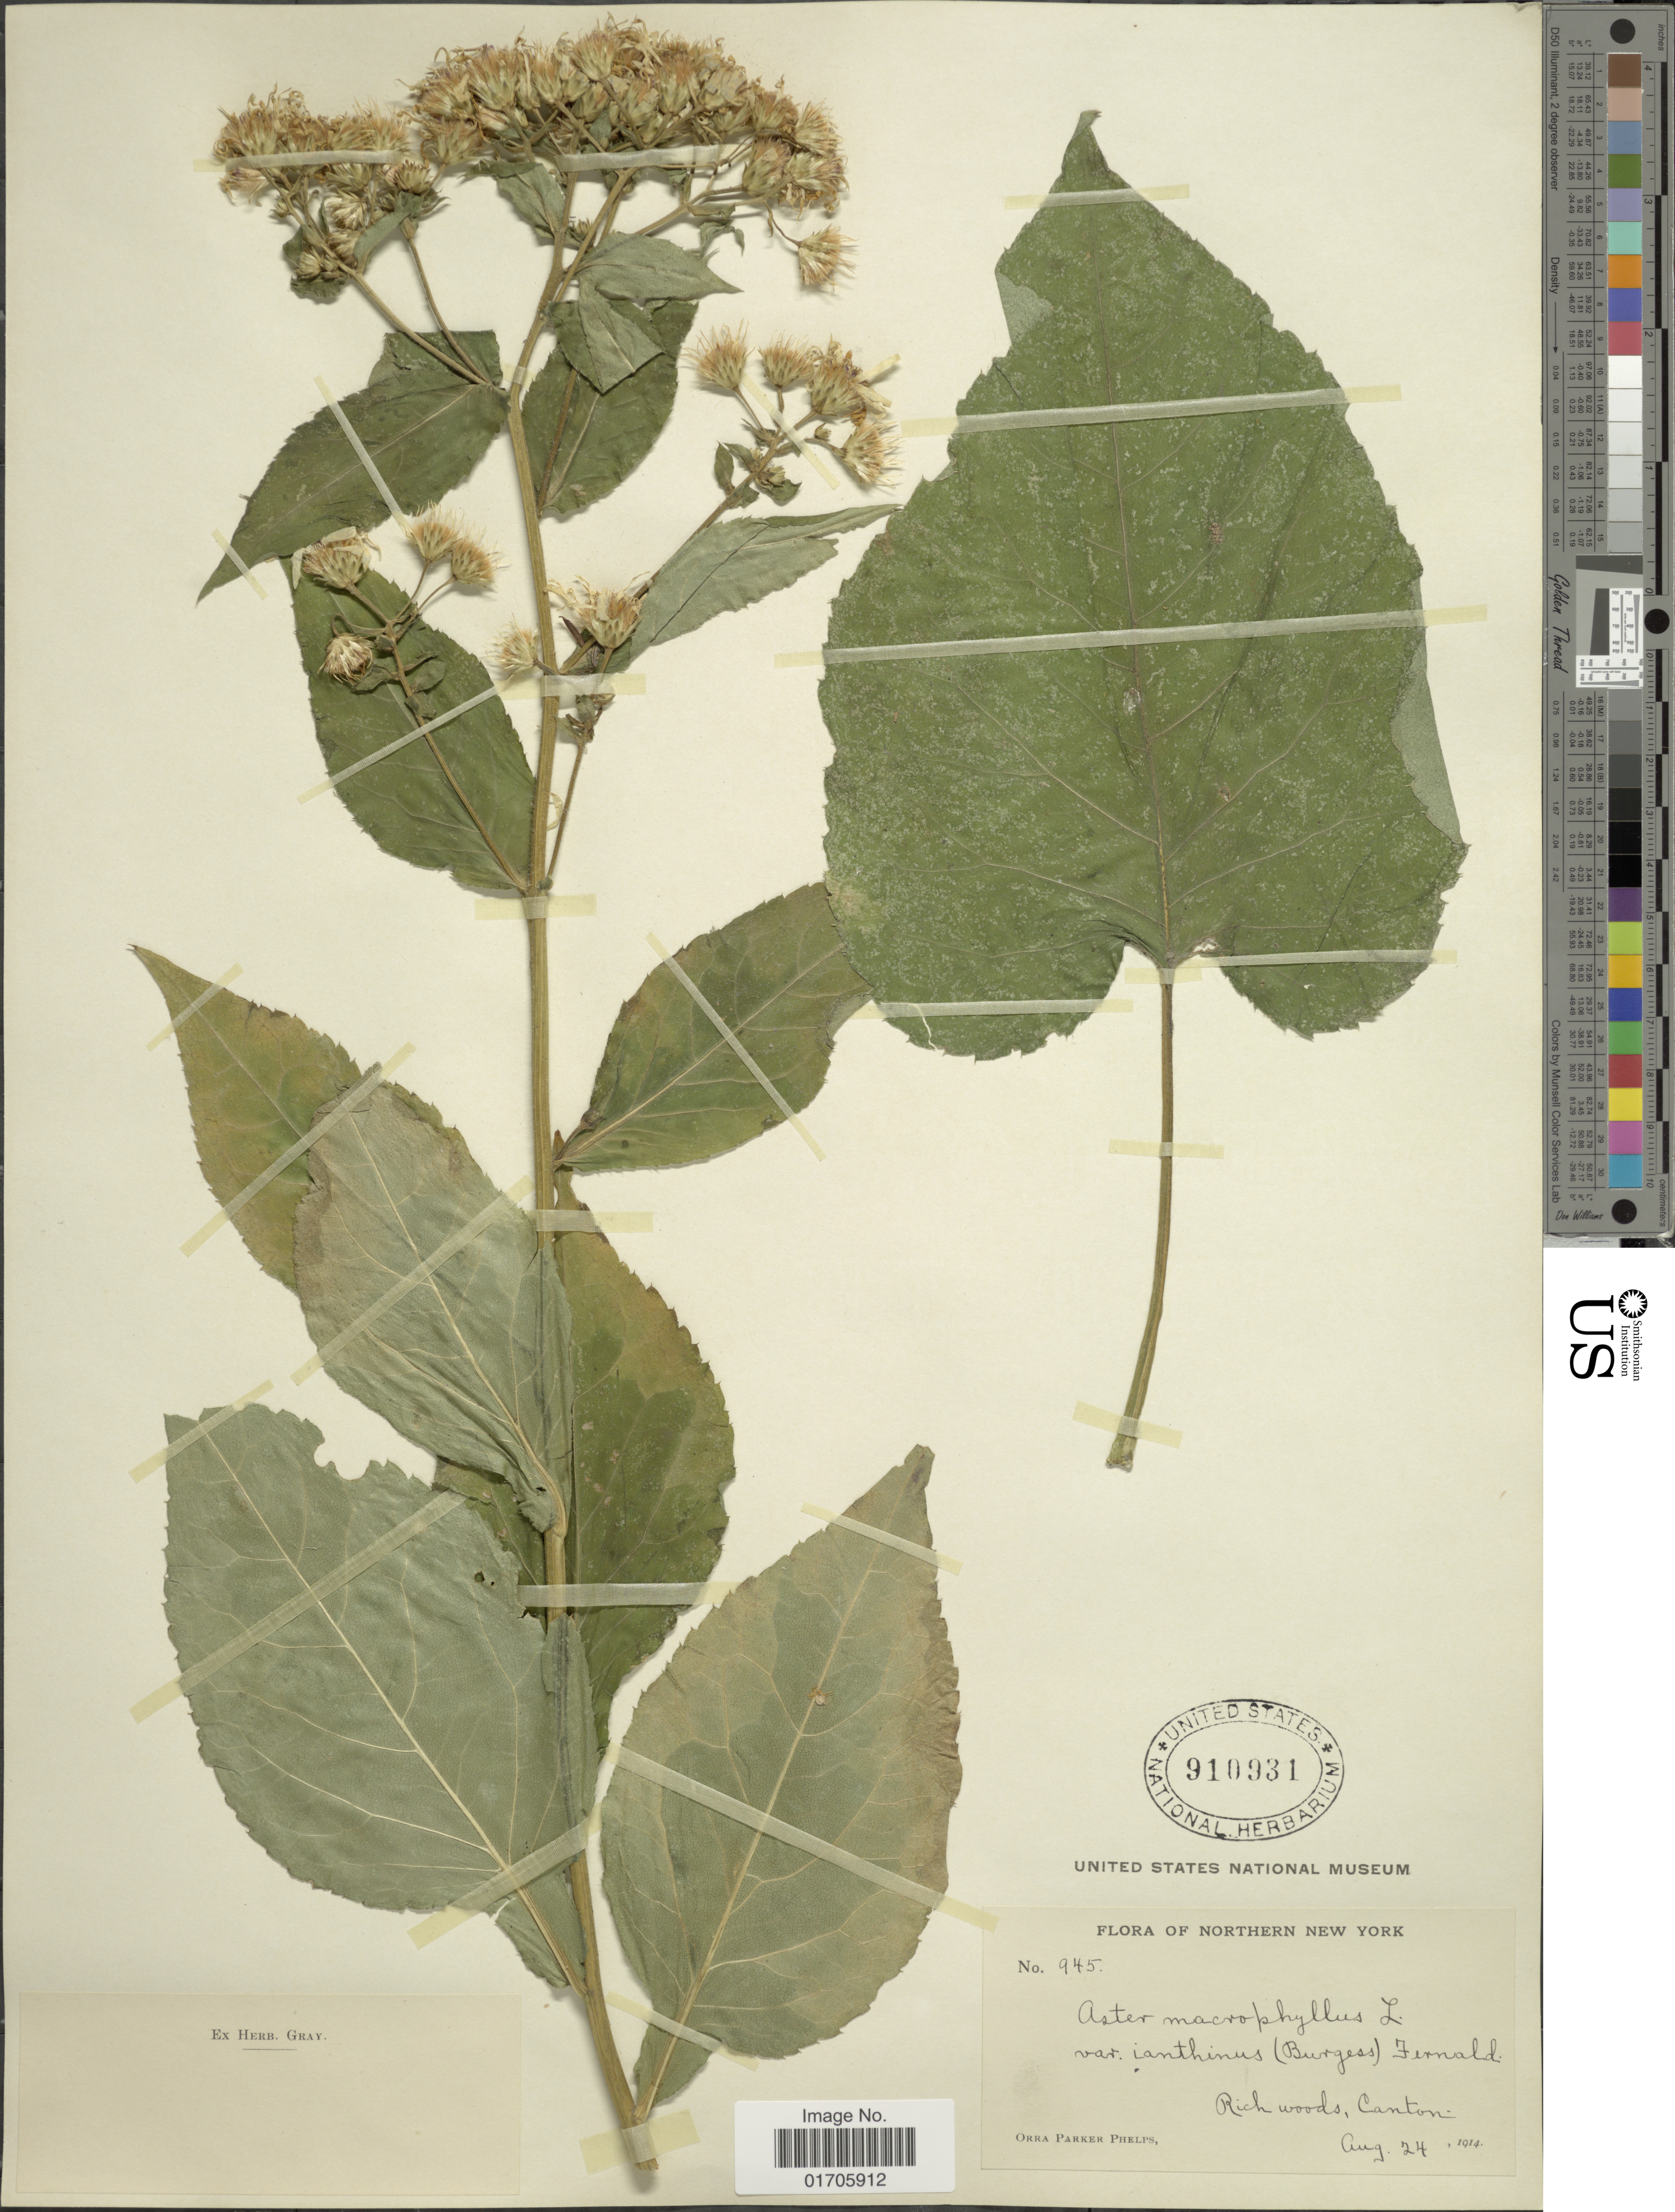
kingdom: Plantae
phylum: Tracheophyta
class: Magnoliopsida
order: Asterales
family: Asteraceae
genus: Eurybia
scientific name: Eurybia macrophylla var. ianthina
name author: (E.S. Burgess) G. Wilh. & Rericha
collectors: O. P. Phelps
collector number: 945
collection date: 1914-08-24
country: United States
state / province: New York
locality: Northern New York. Rich woods, Canton.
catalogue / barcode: US 910931